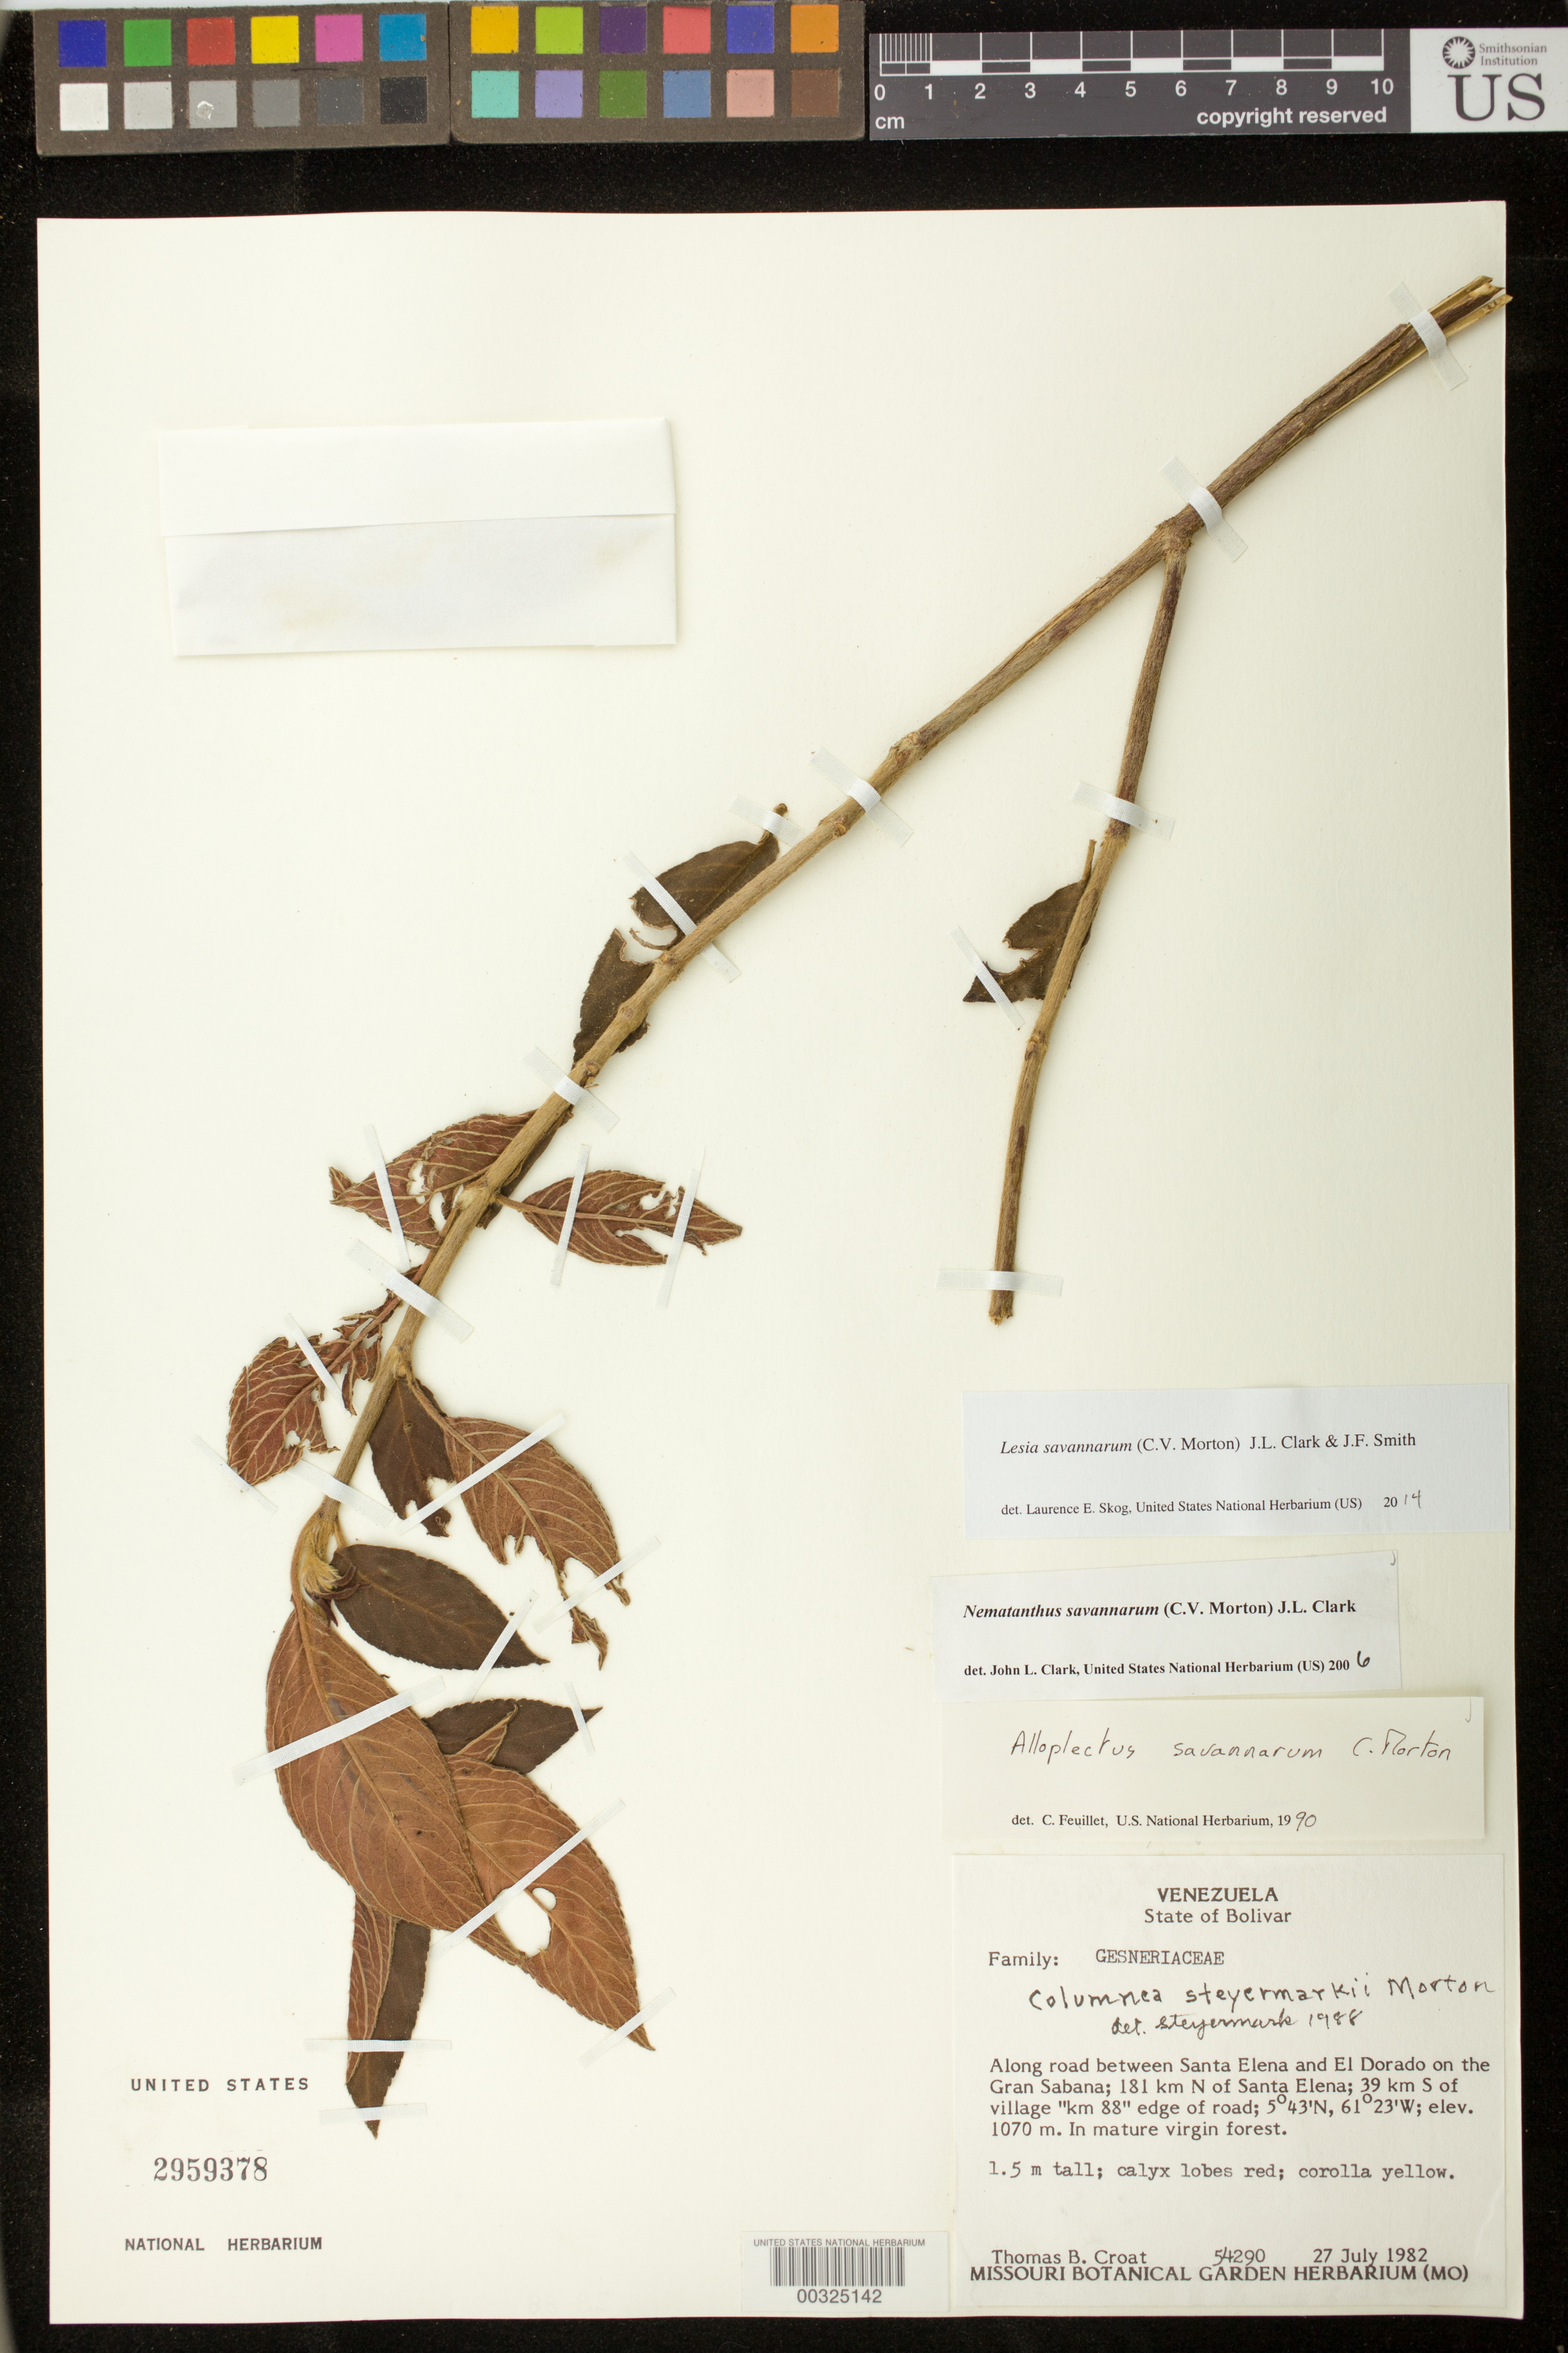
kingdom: Plantae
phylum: Tracheophyta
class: Magnoliopsida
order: Lamiales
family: Gesneriaceae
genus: Lesia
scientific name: Lesia savannarum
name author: (C.V. Morton) J.L. Clark & J.F. Sm.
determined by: Skog, Laurence E.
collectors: T. B. Croat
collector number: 54290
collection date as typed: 27 Jul 1982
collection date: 1982-07-27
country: Venezuela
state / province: Bolívar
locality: Along road between Santa Elena and El Dorado on the Gran Sabana; 181 km N of Santa Elena; 39 km S of village "km 88"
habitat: Edge of road; in mature virgin forest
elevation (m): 1070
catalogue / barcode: US 2959378